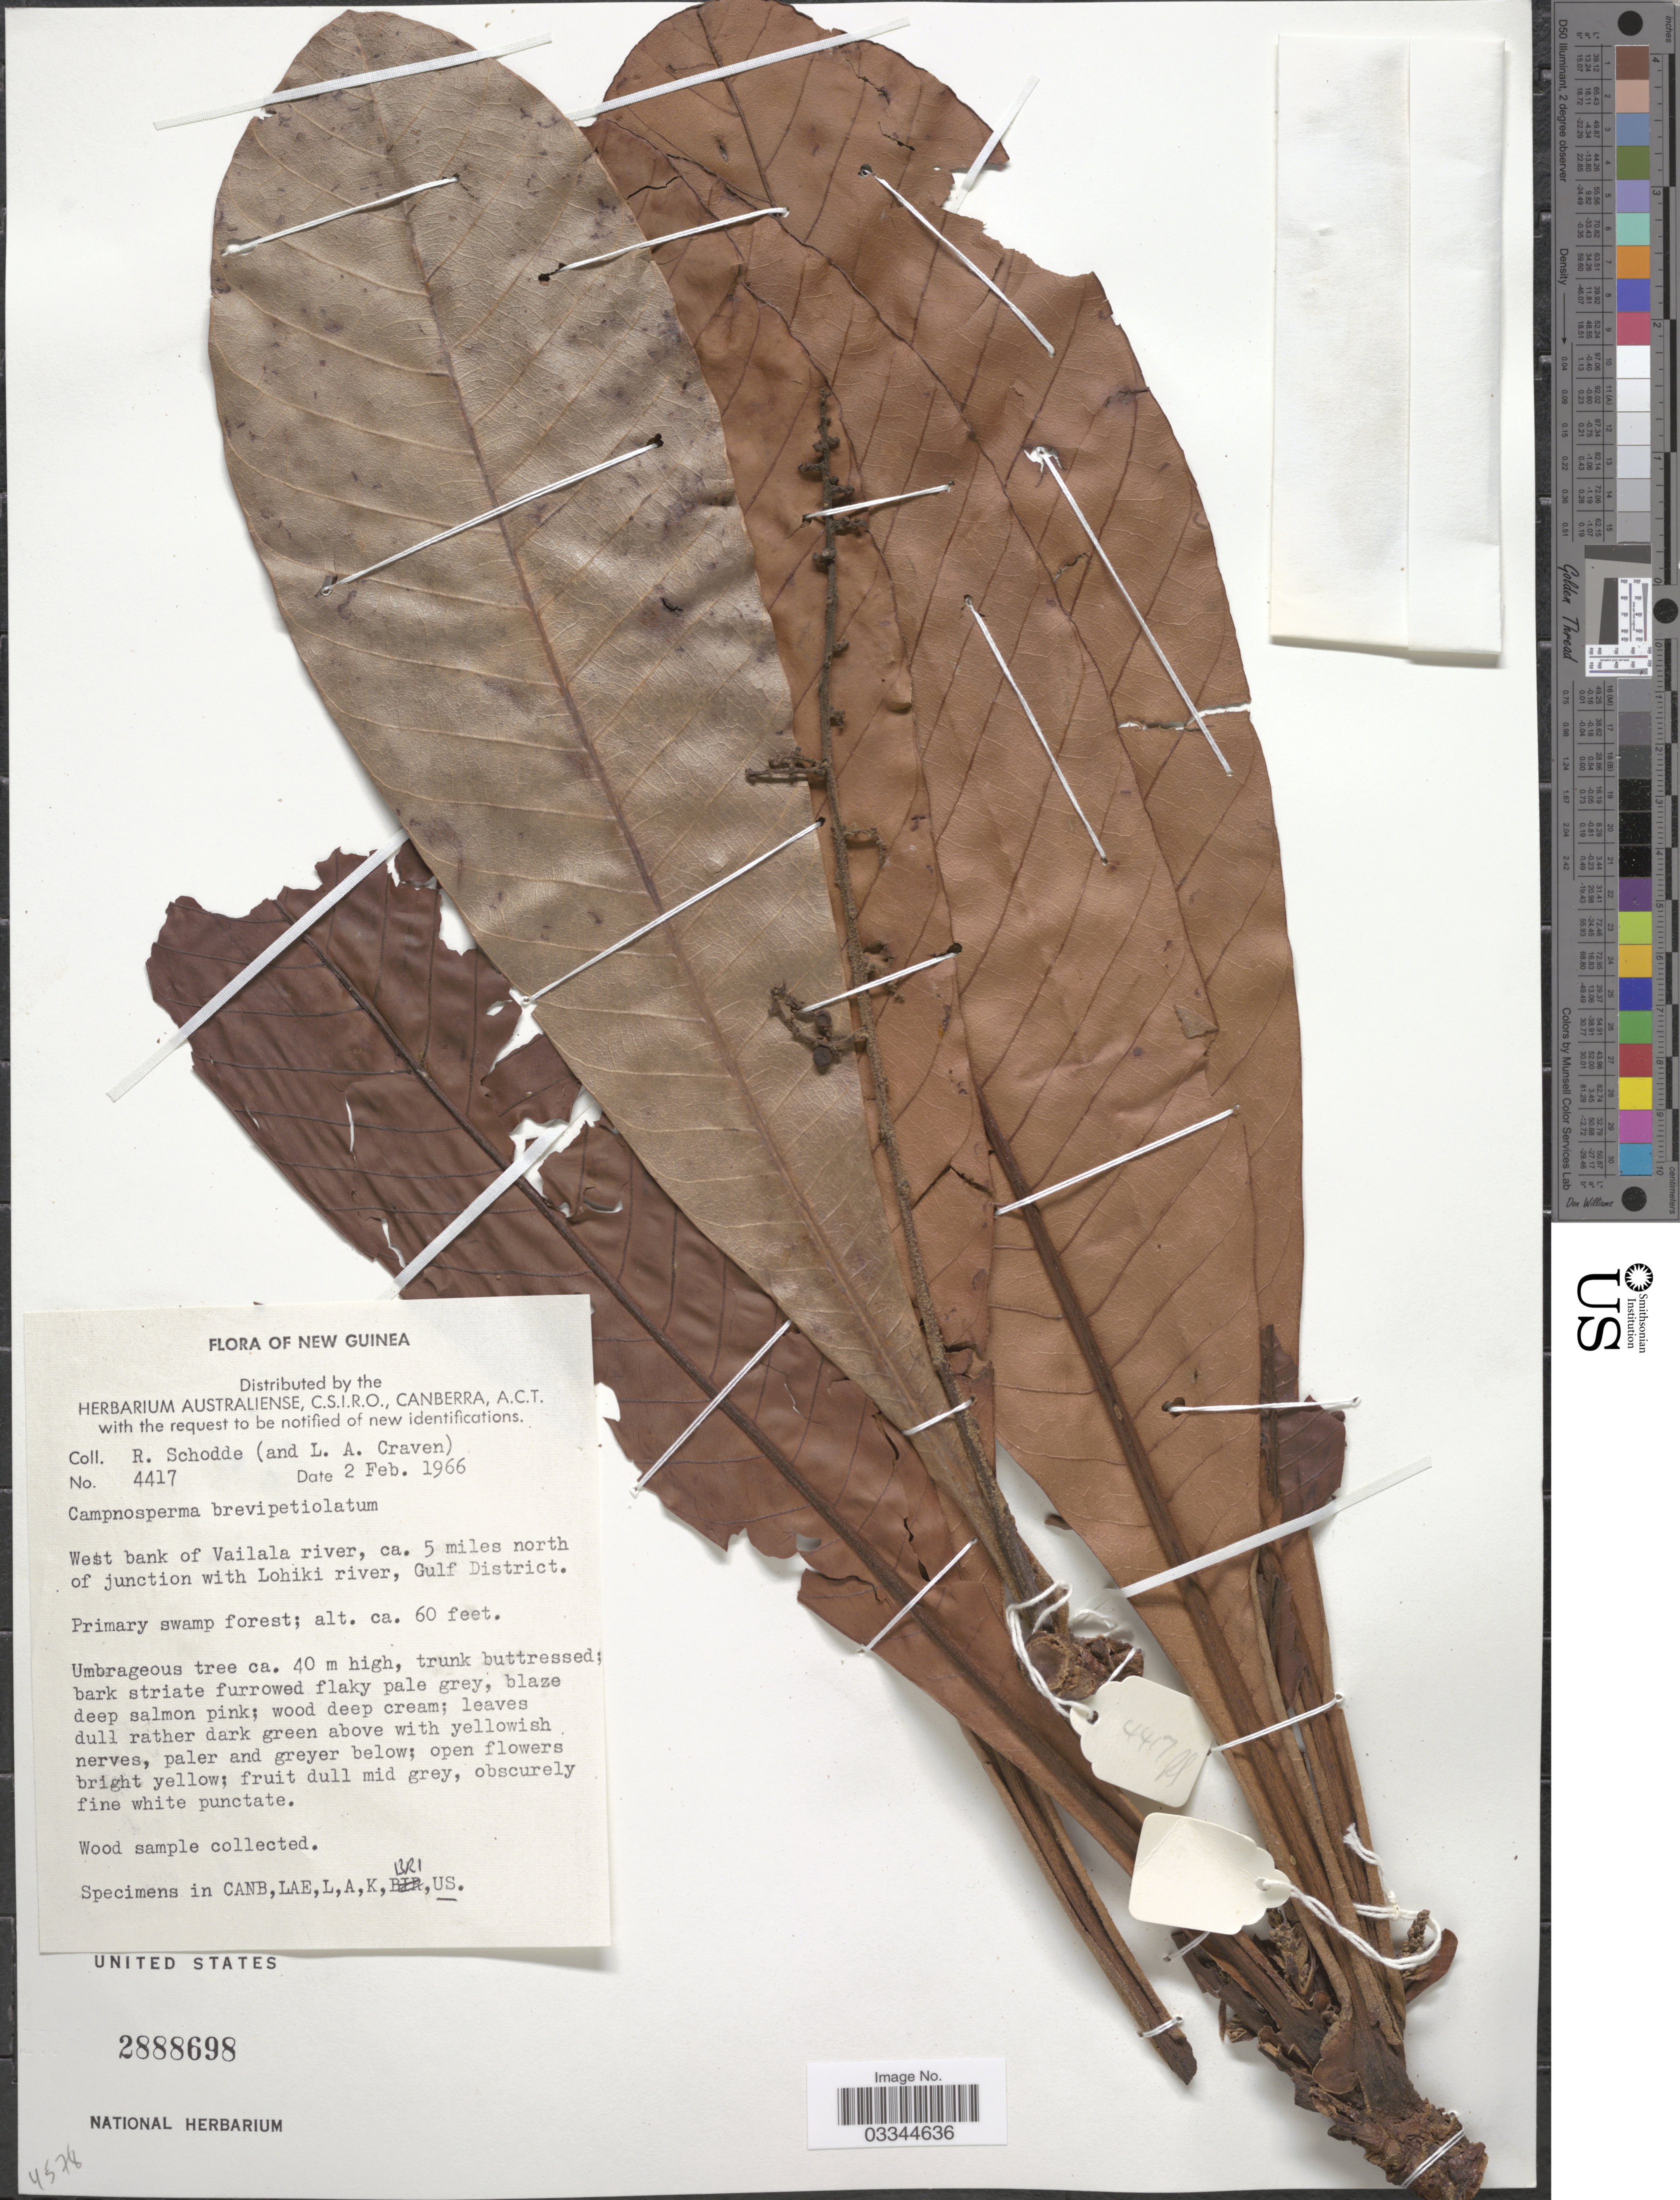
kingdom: Plantae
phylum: Tracheophyta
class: Magnoliopsida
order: Sapindales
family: Anacardiaceae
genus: Campnosperma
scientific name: Campnosperma brevipetiolatum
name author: Volk.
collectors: R. Schodde & L. A. Craven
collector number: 4417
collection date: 1966-02-02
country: Papua New Guinea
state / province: Gulf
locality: New Guinea, West bank of Vailala river, ca. 5 miles north of junction with Lohiki river, Gulf District.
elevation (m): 18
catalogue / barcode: US 2888698